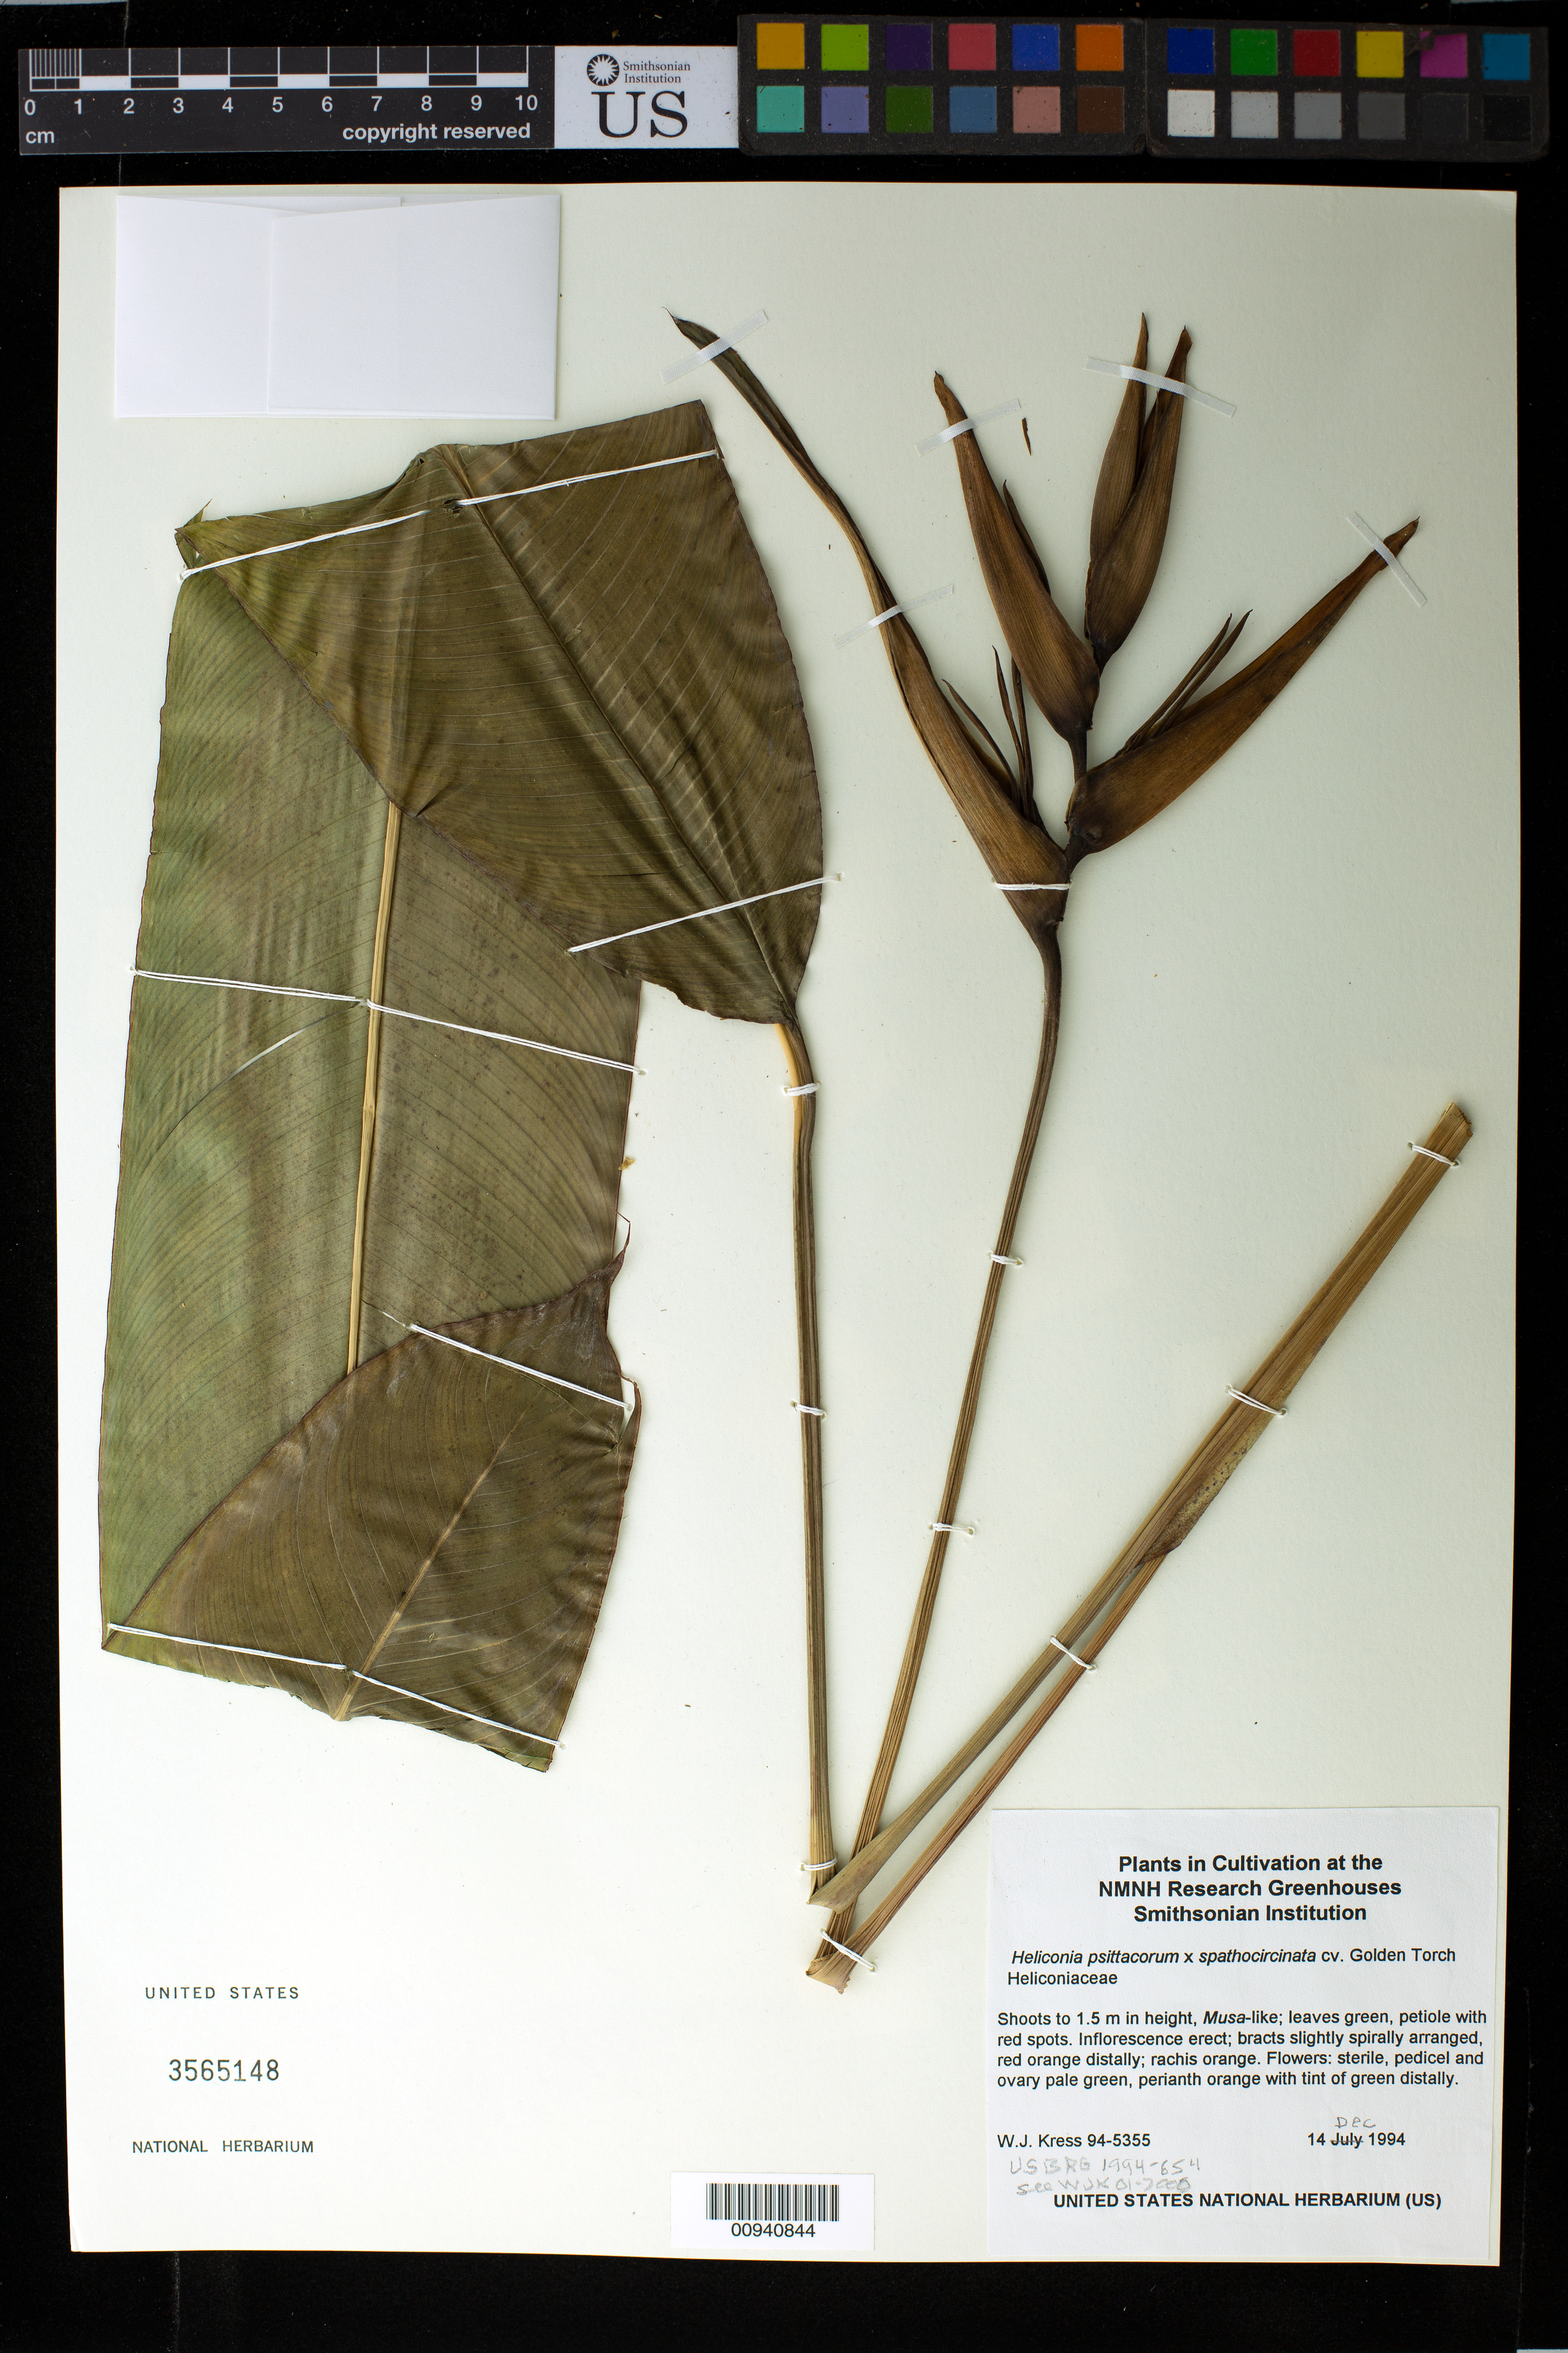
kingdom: Plantae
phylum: Tracheophyta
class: Liliopsida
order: Zingiberales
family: Heliconiaceae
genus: Heliconia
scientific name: Heliconia psittacorum x H. spathocircinata Aristeg. 'Golden Torch'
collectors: W. J. Kress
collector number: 94-5355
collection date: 1994-12-14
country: United States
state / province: Maryland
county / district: Prince George's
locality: NMNH Botany Research Greenhouses. Suitland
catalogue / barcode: US 3565148